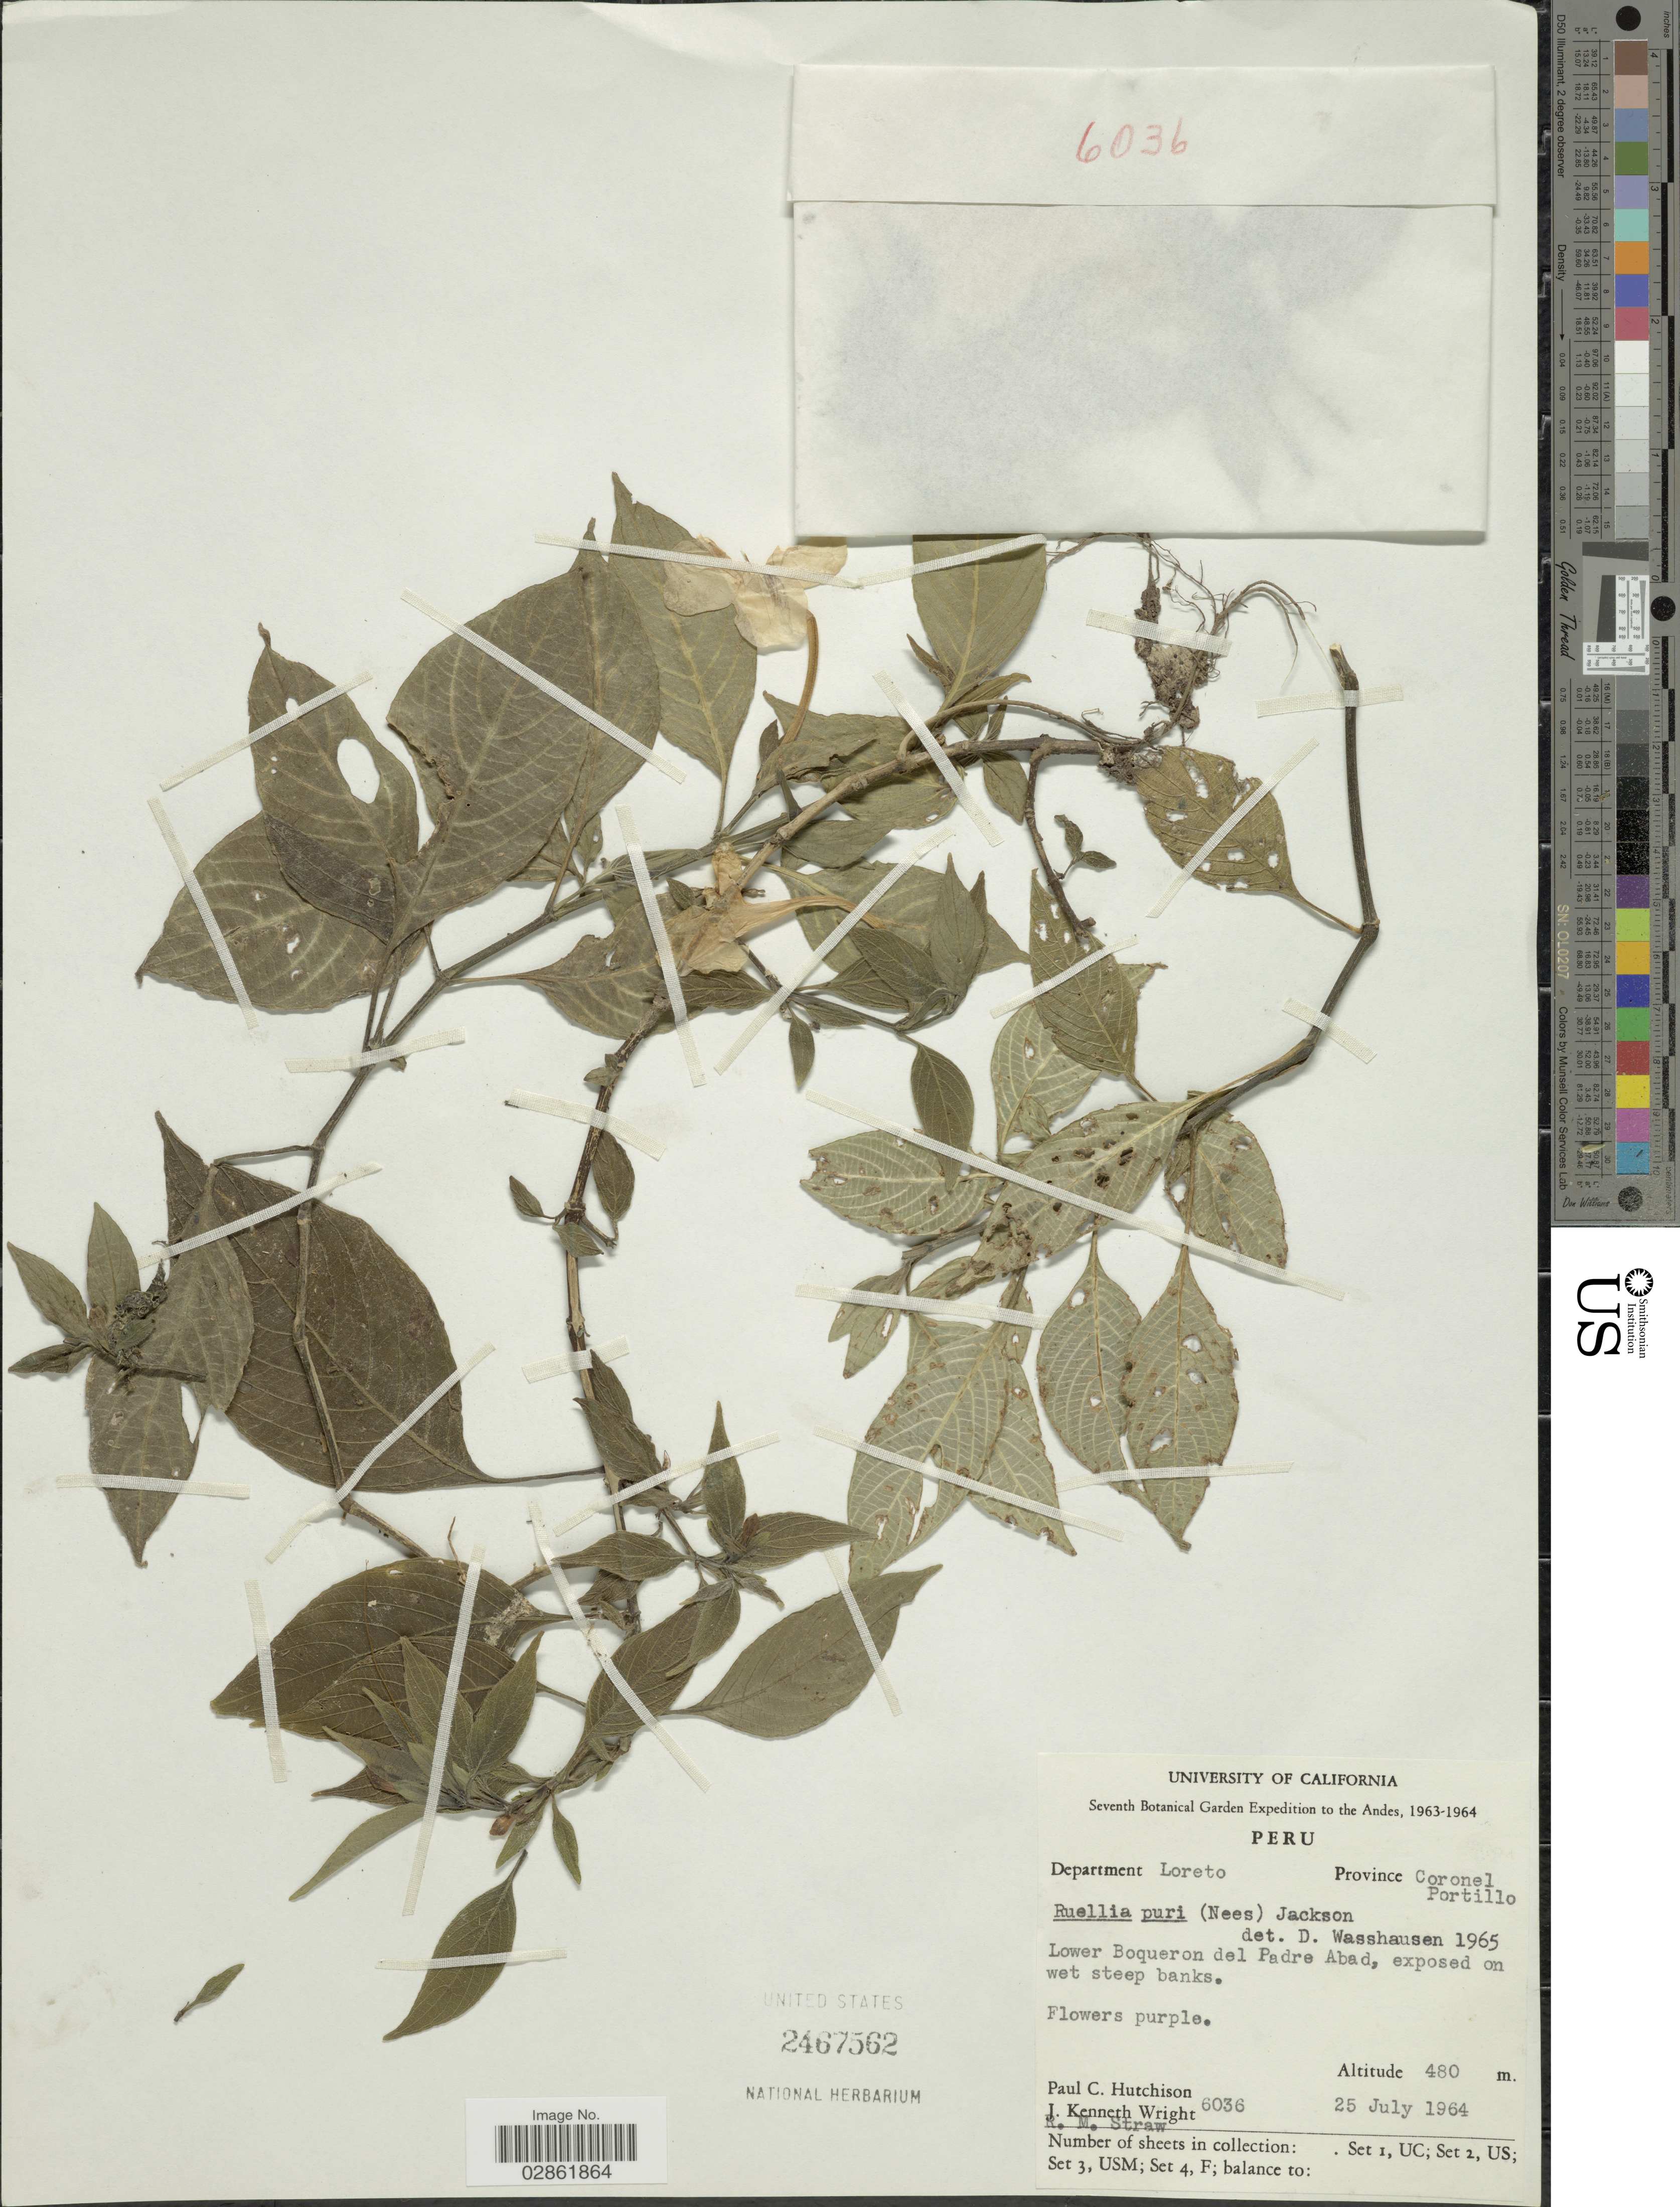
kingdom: Plantae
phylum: Tracheophyta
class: Magnoliopsida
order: Lamiales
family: Acanthaceae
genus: Ruellia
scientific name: Ruellia puri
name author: Mart. ex Nees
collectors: P. C. Hutchison, J. K. Wright & R. M. Straw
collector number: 6036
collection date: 1964-07-25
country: Peru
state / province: Loreto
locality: The Andes, Department Loreto, Province Coronel Portillo, Lower Boqueron del Padre Abad.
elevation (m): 480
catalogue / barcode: US 2467562